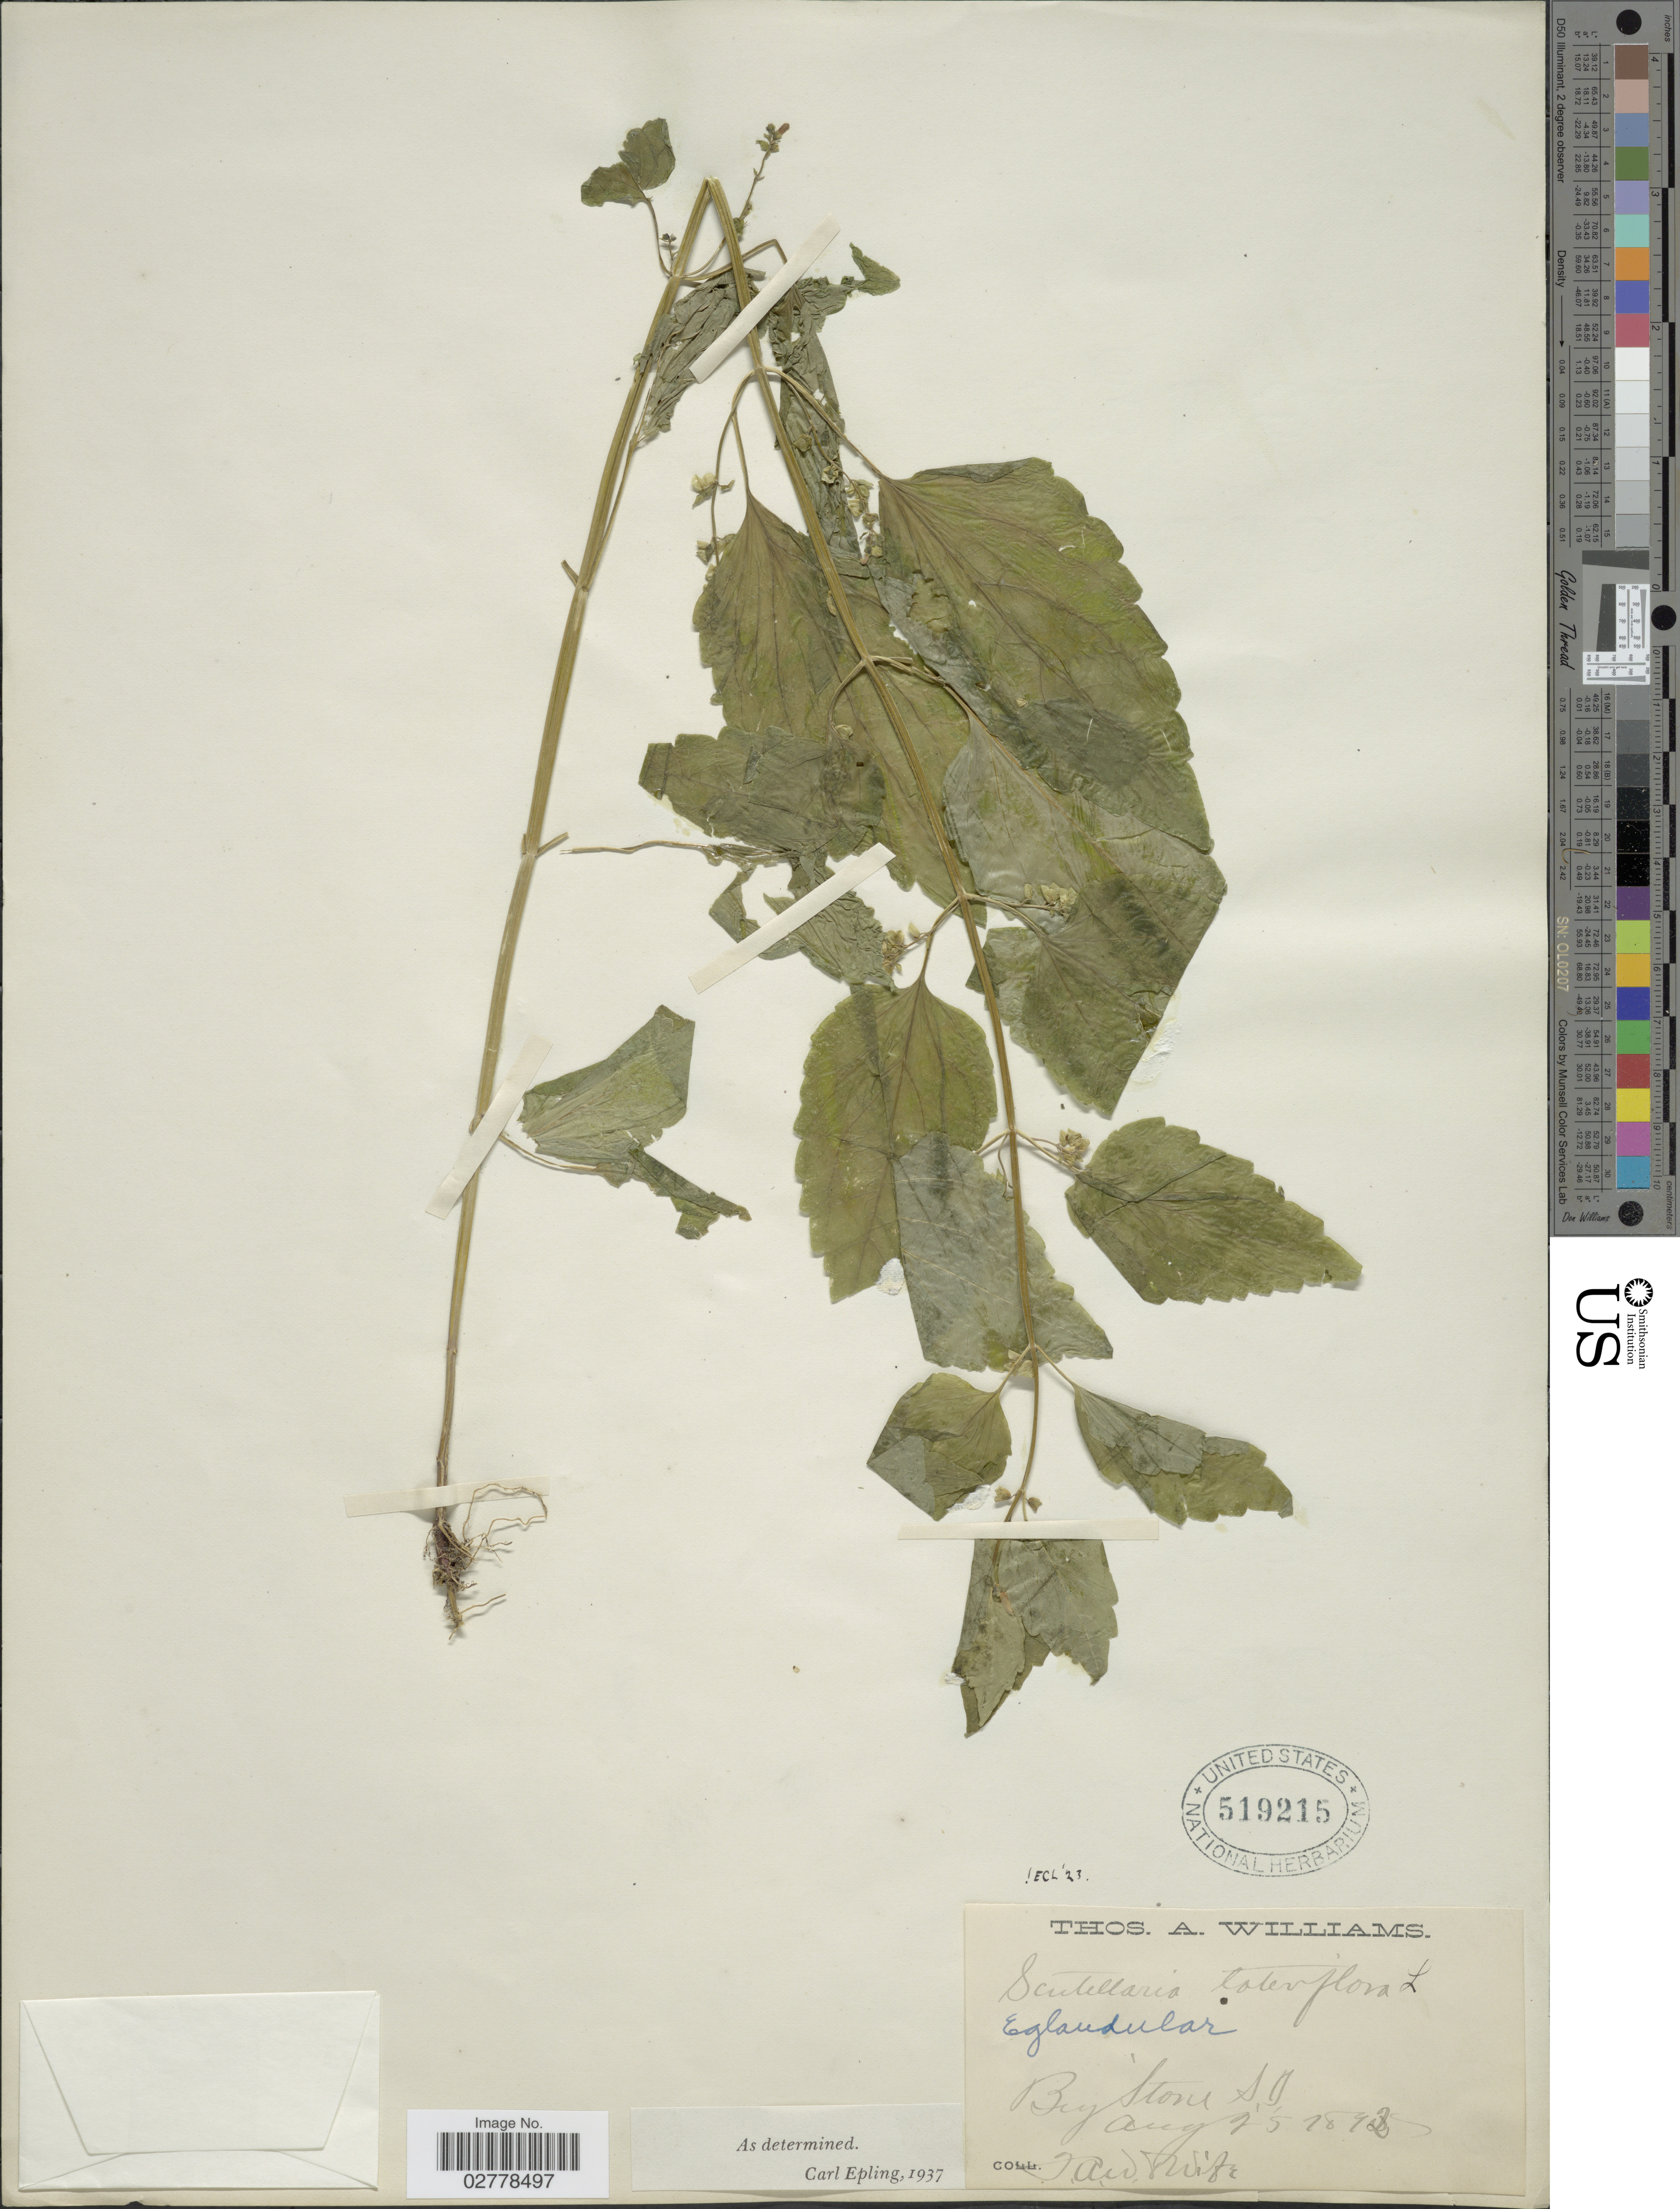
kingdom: Plantae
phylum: Tracheophyta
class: Magnoliopsida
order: Lamiales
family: Lamiaceae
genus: Scutellaria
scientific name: Scutellaria lateriflora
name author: L.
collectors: T. A. Williams & T. Williams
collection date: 1892-08-25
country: United States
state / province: South Dakota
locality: Big Stone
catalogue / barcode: US 519215